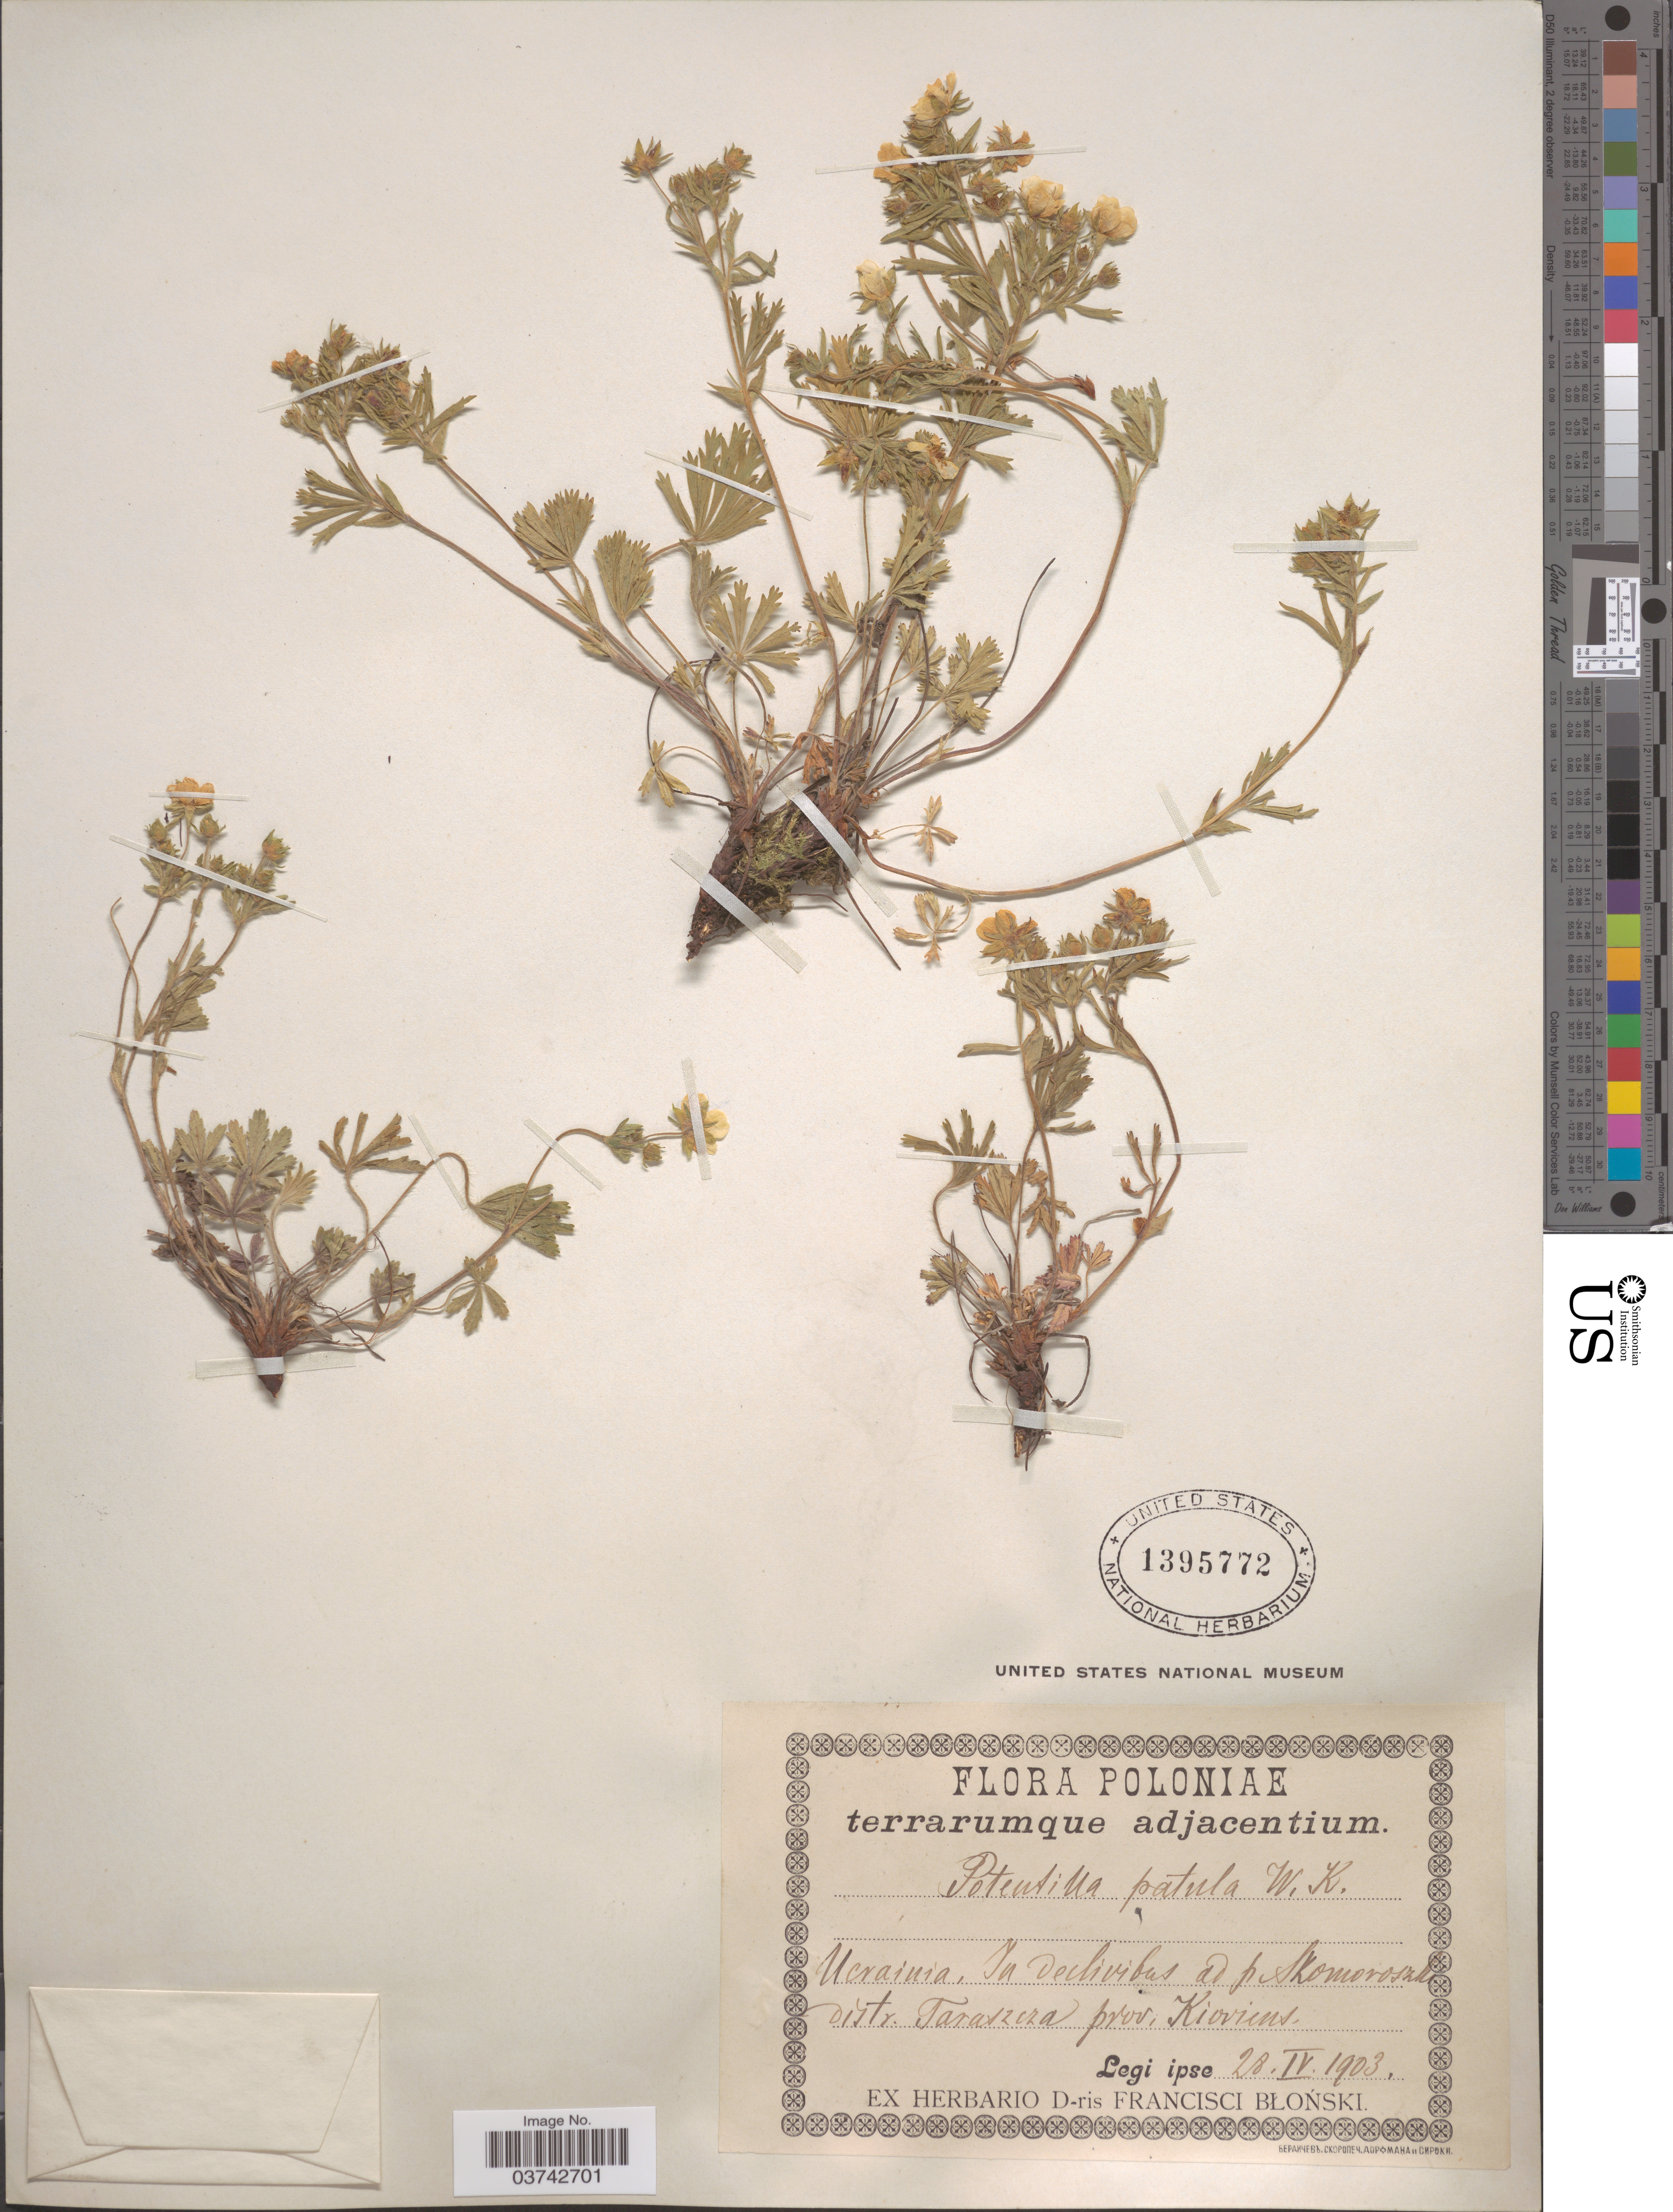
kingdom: Plantae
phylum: Tracheophyta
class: Magnoliopsida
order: Rosales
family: Rosaceae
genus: Potentilla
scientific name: Potentilla patula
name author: Waldst. & Kit.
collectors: F. Blonski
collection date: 1903-04-28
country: Ukraine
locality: Ucrainia, In declivibus ad Skomoroszki. Distr. Taraszcza prov. Kioviens.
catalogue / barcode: US 1395772